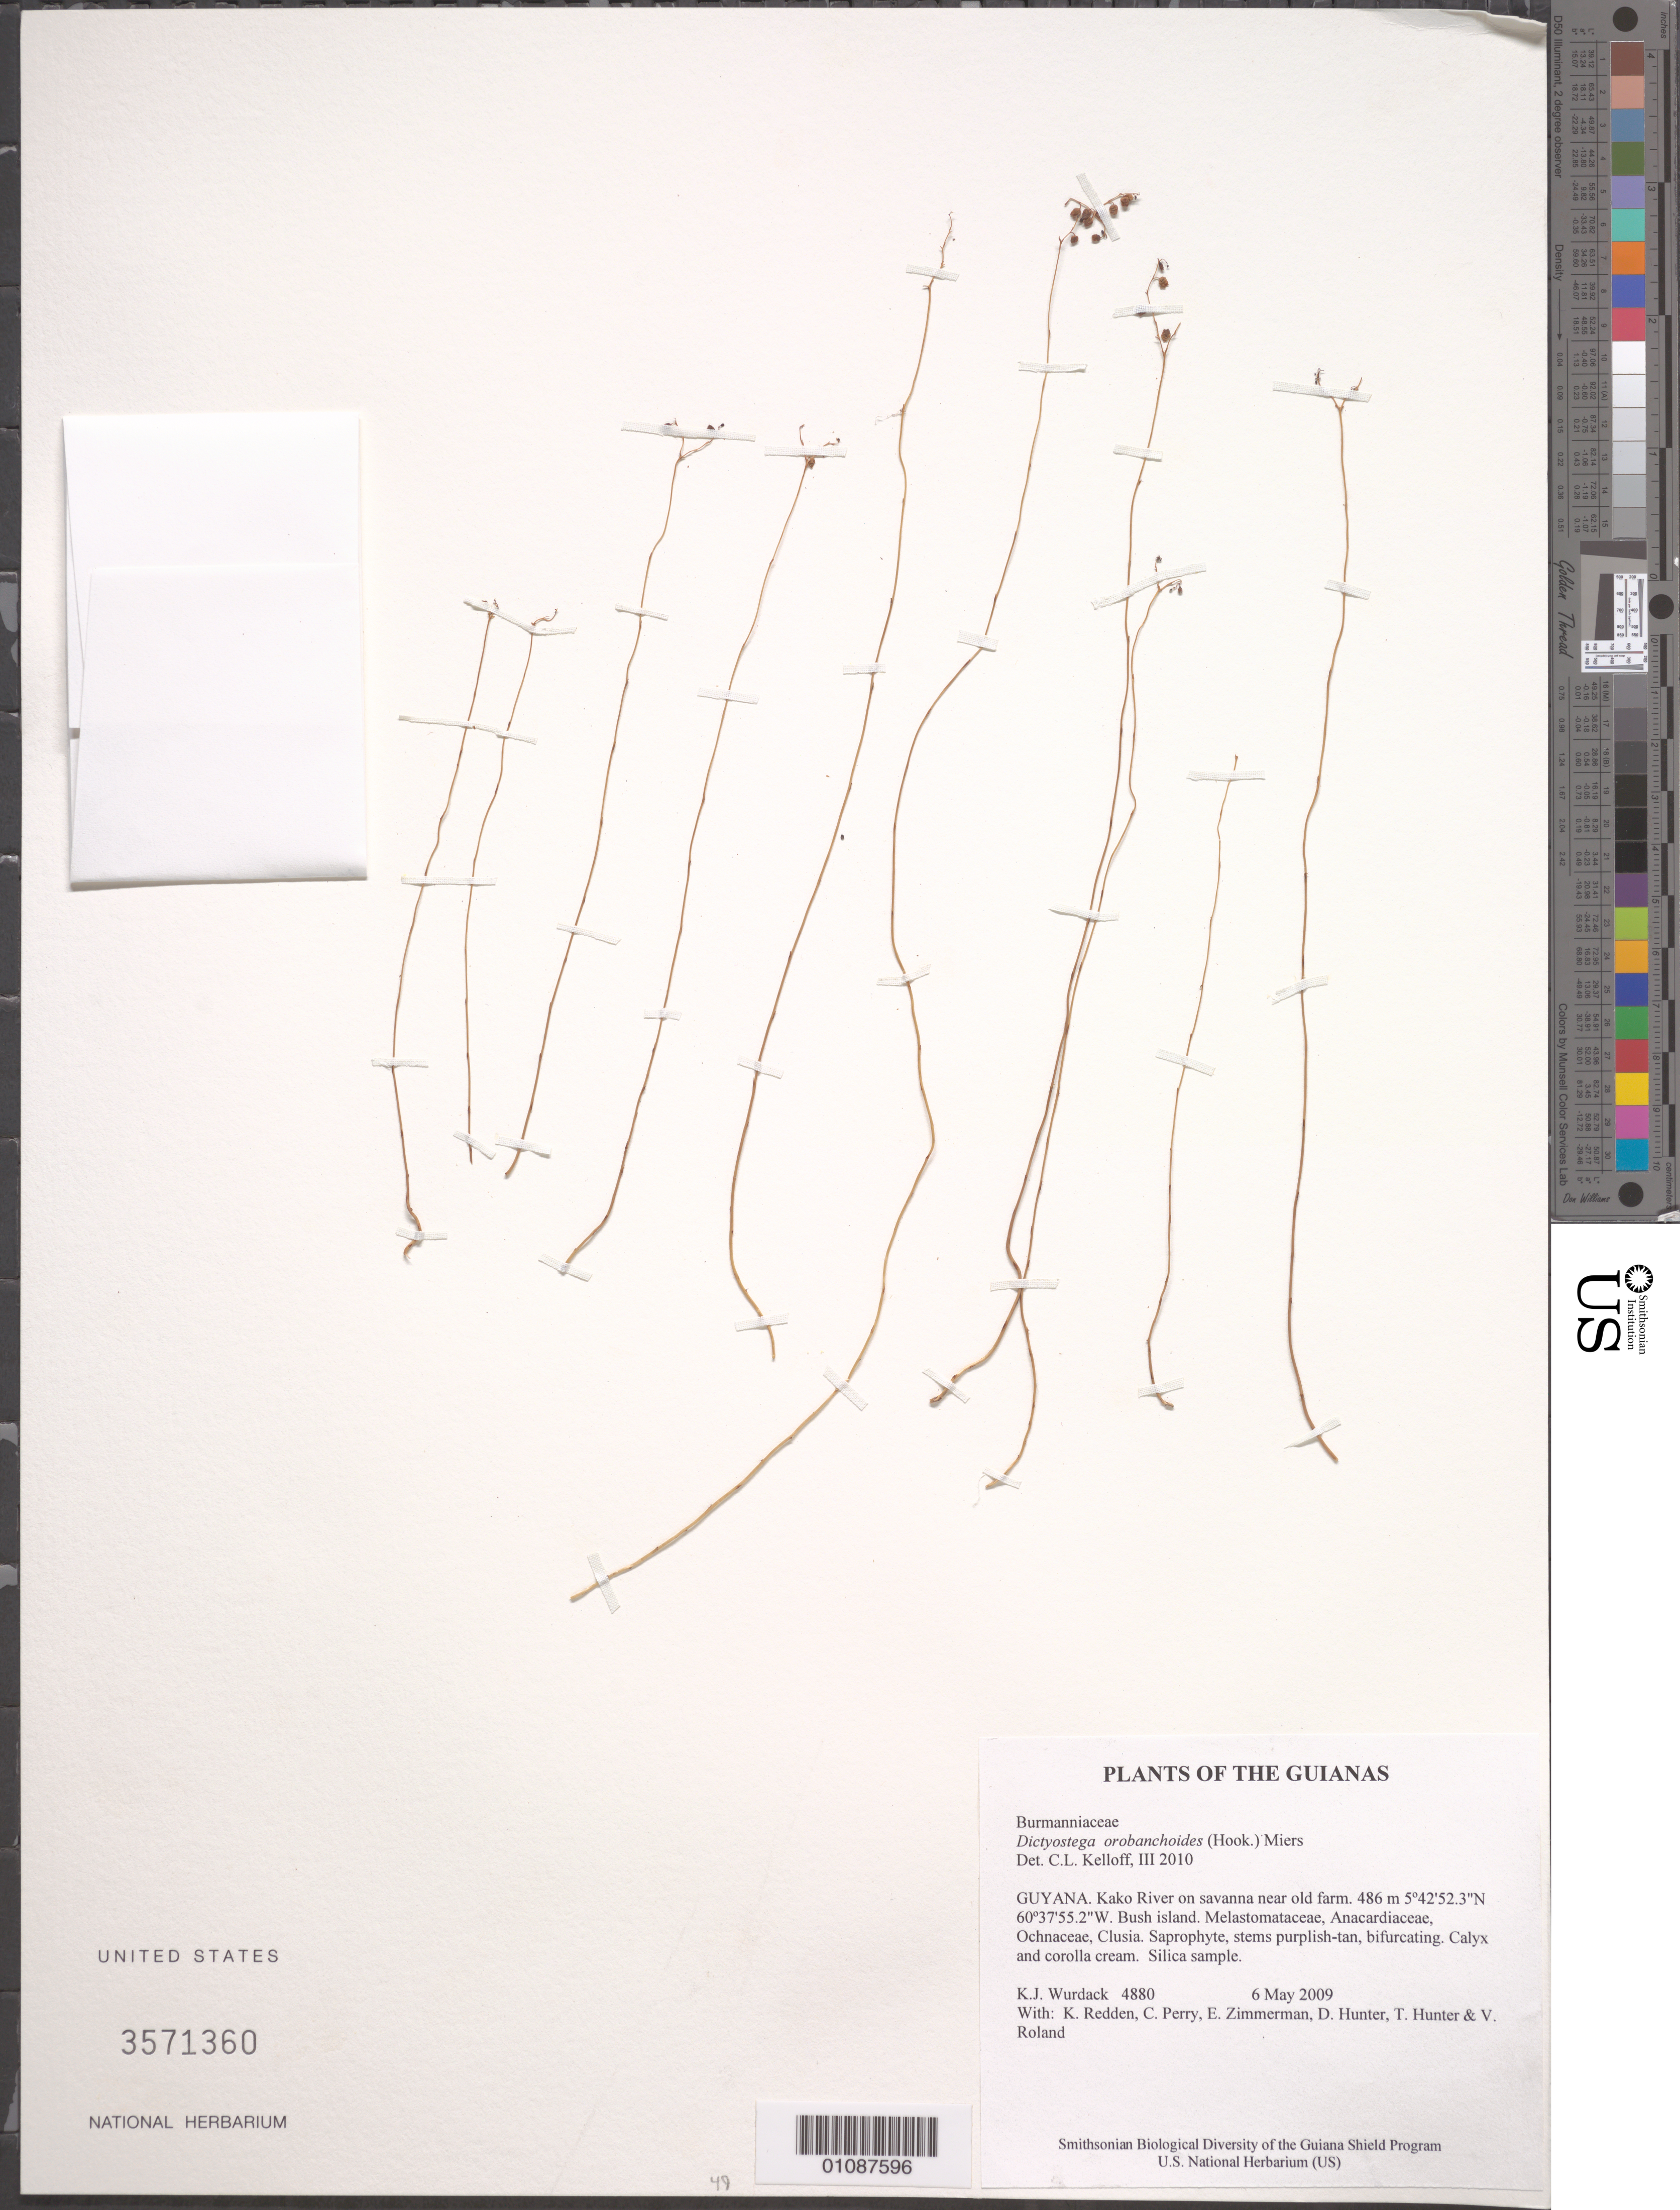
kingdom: Plantae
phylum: Tracheophyta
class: Liliopsida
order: Dioscoreales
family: Burmanniaceae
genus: Dictyostega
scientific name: Dictyostega orobanchoides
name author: (Hook.) Miers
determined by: Kelloff, Carol L., (US), Smithsonian Institution - National Museum of Natural History (UNITED STATES)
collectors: K. Wurdack, K. M. Redden, C. Perry, E. Zimmerman, D. Hunter, T. Hunter & V. Roland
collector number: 4880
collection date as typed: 6 May 2009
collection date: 2009-05-06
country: Guyana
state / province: Cuyuni-Mazaruni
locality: Kako River on savanna near old farm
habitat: Bush island. Melastomataceae, Anacardiaceae, Ochnaceae, Clusia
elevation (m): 486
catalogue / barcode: US 3571360